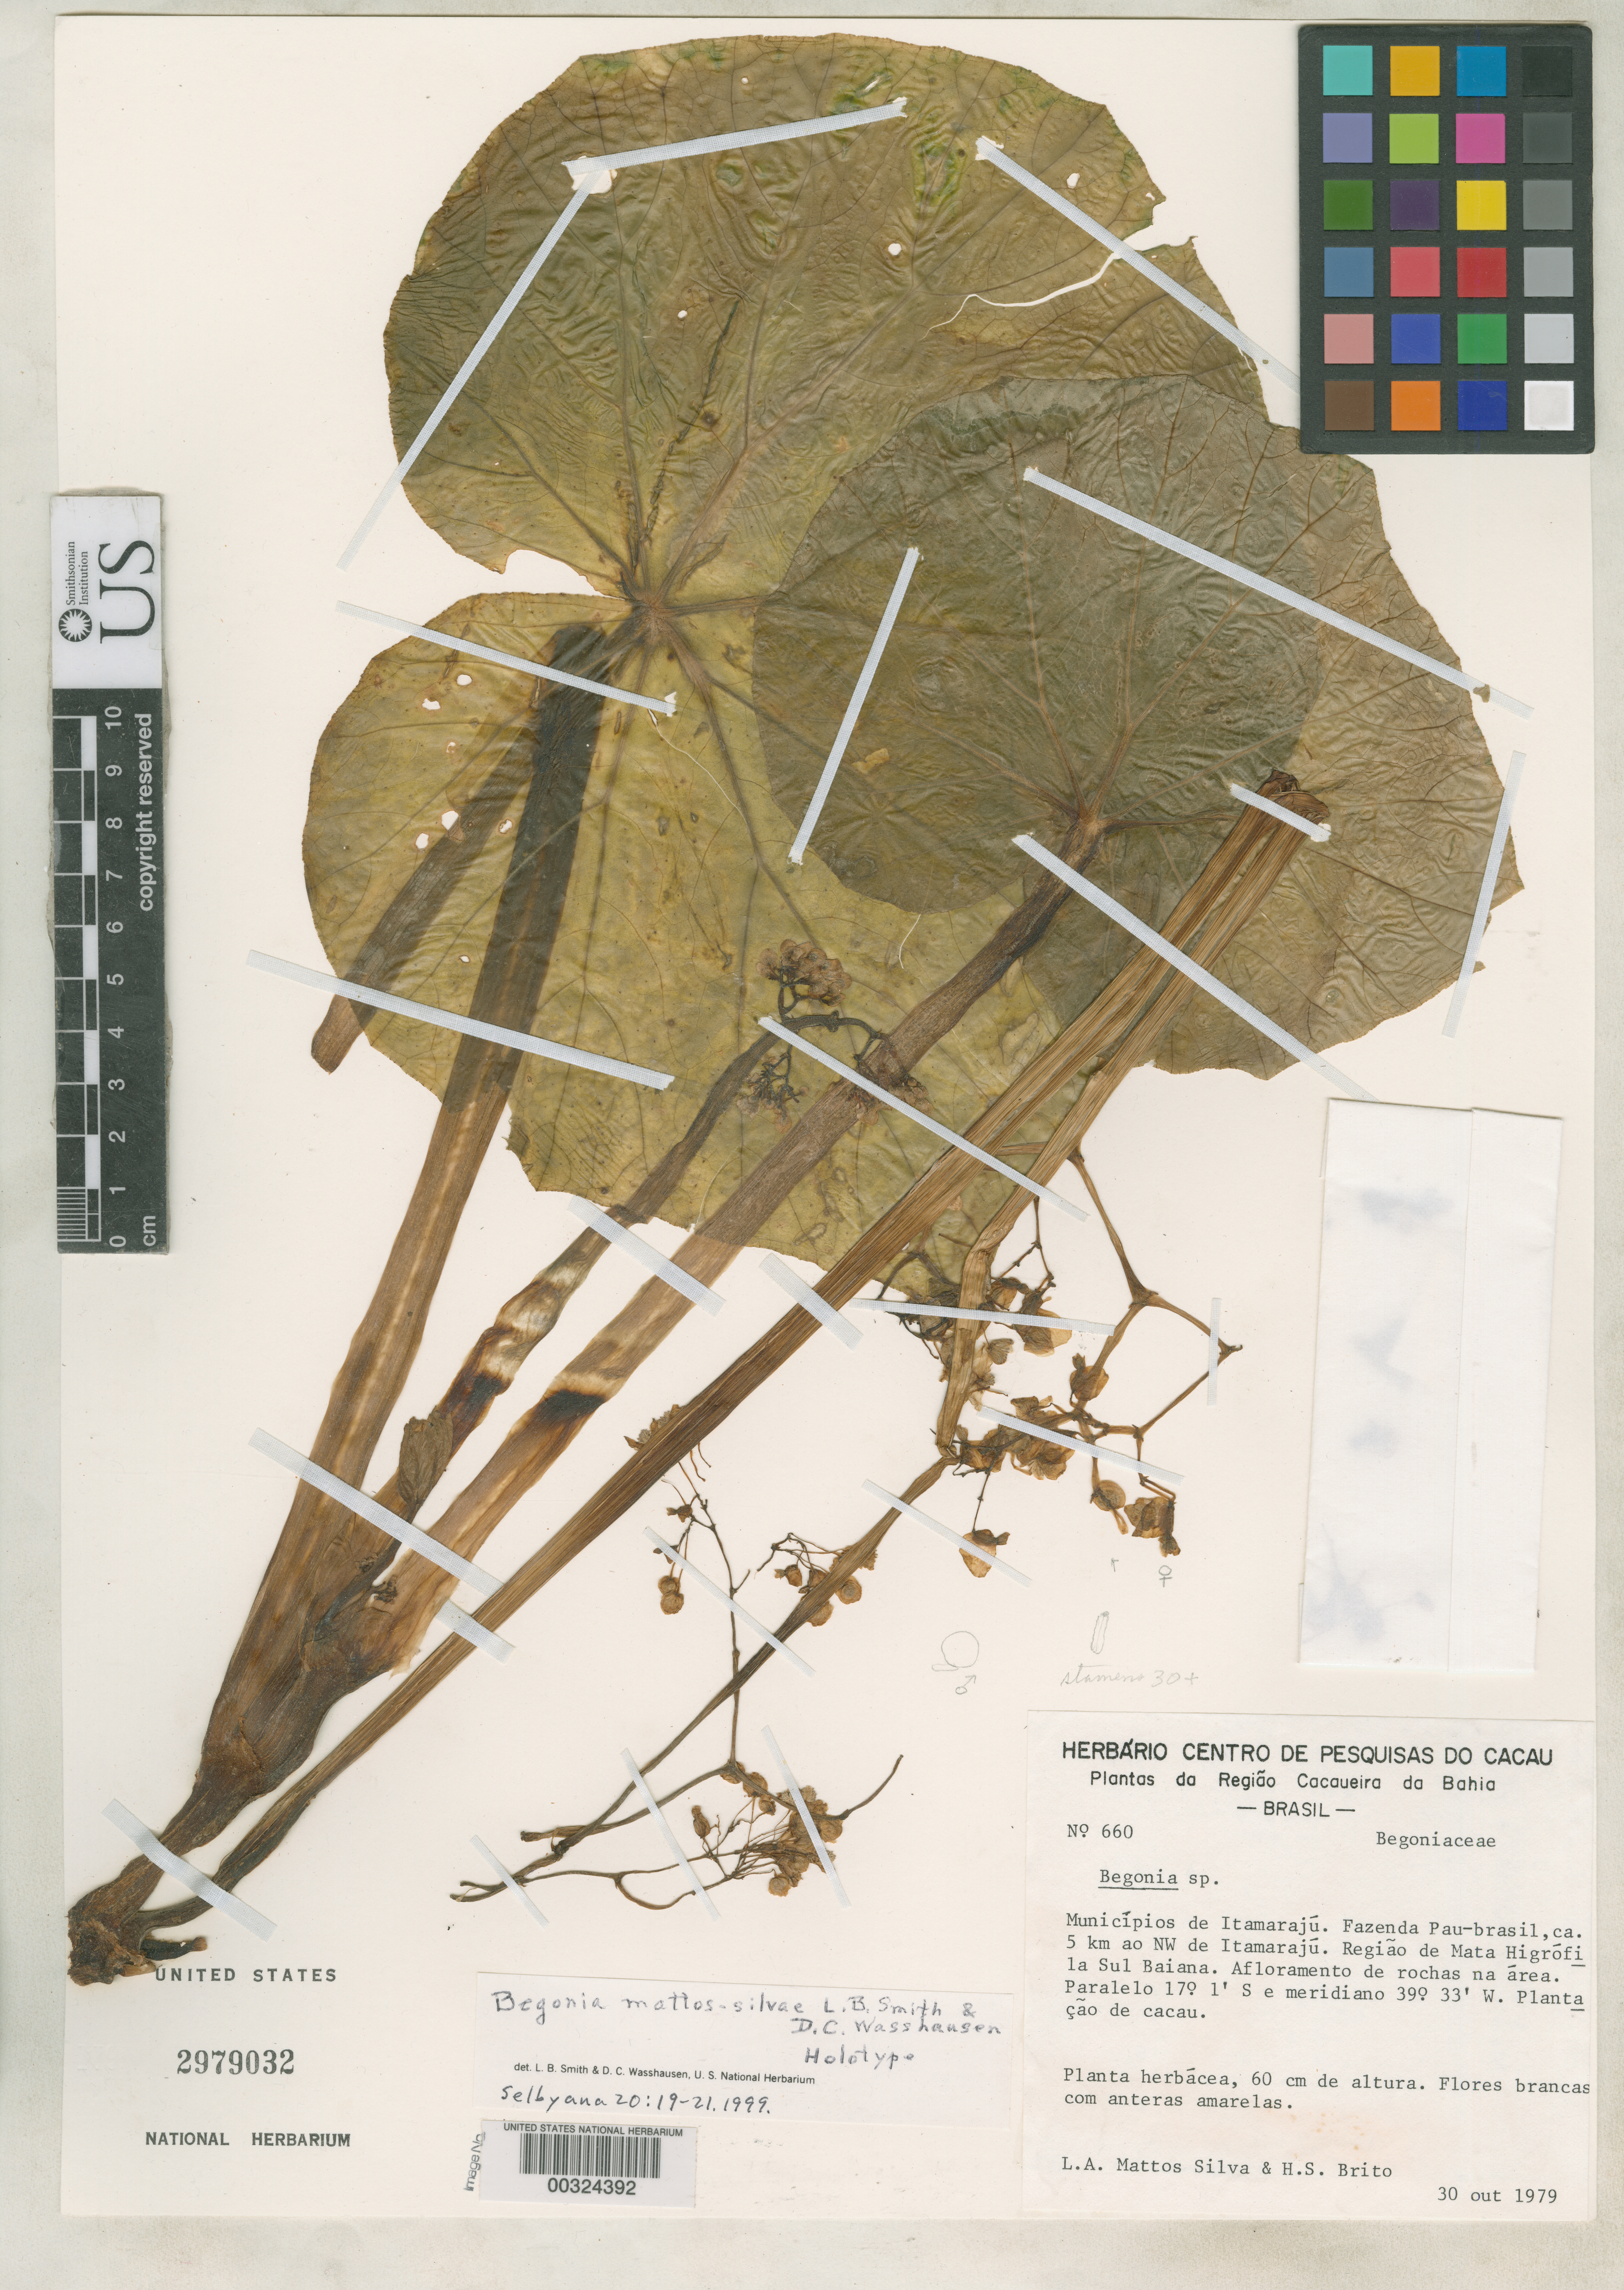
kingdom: Plantae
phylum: Tracheophyta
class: Magnoliopsida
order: Cucurbitales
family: Begoniaceae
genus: Begonia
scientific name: Begonia mattos-silvae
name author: L.B. Sm. ex S.F. Sm. & Wassh.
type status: Holotype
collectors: L. A. Mattos Silva & H. S. Brito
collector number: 660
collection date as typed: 30 Oct 1979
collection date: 1979-10-30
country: Brazil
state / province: Bahia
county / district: Itamaraju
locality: Fazenda Pau-Brasil, ca 5 km NW of Itamaraju, regiao de mata Higrofila Sul Baiana.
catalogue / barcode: US 2979032